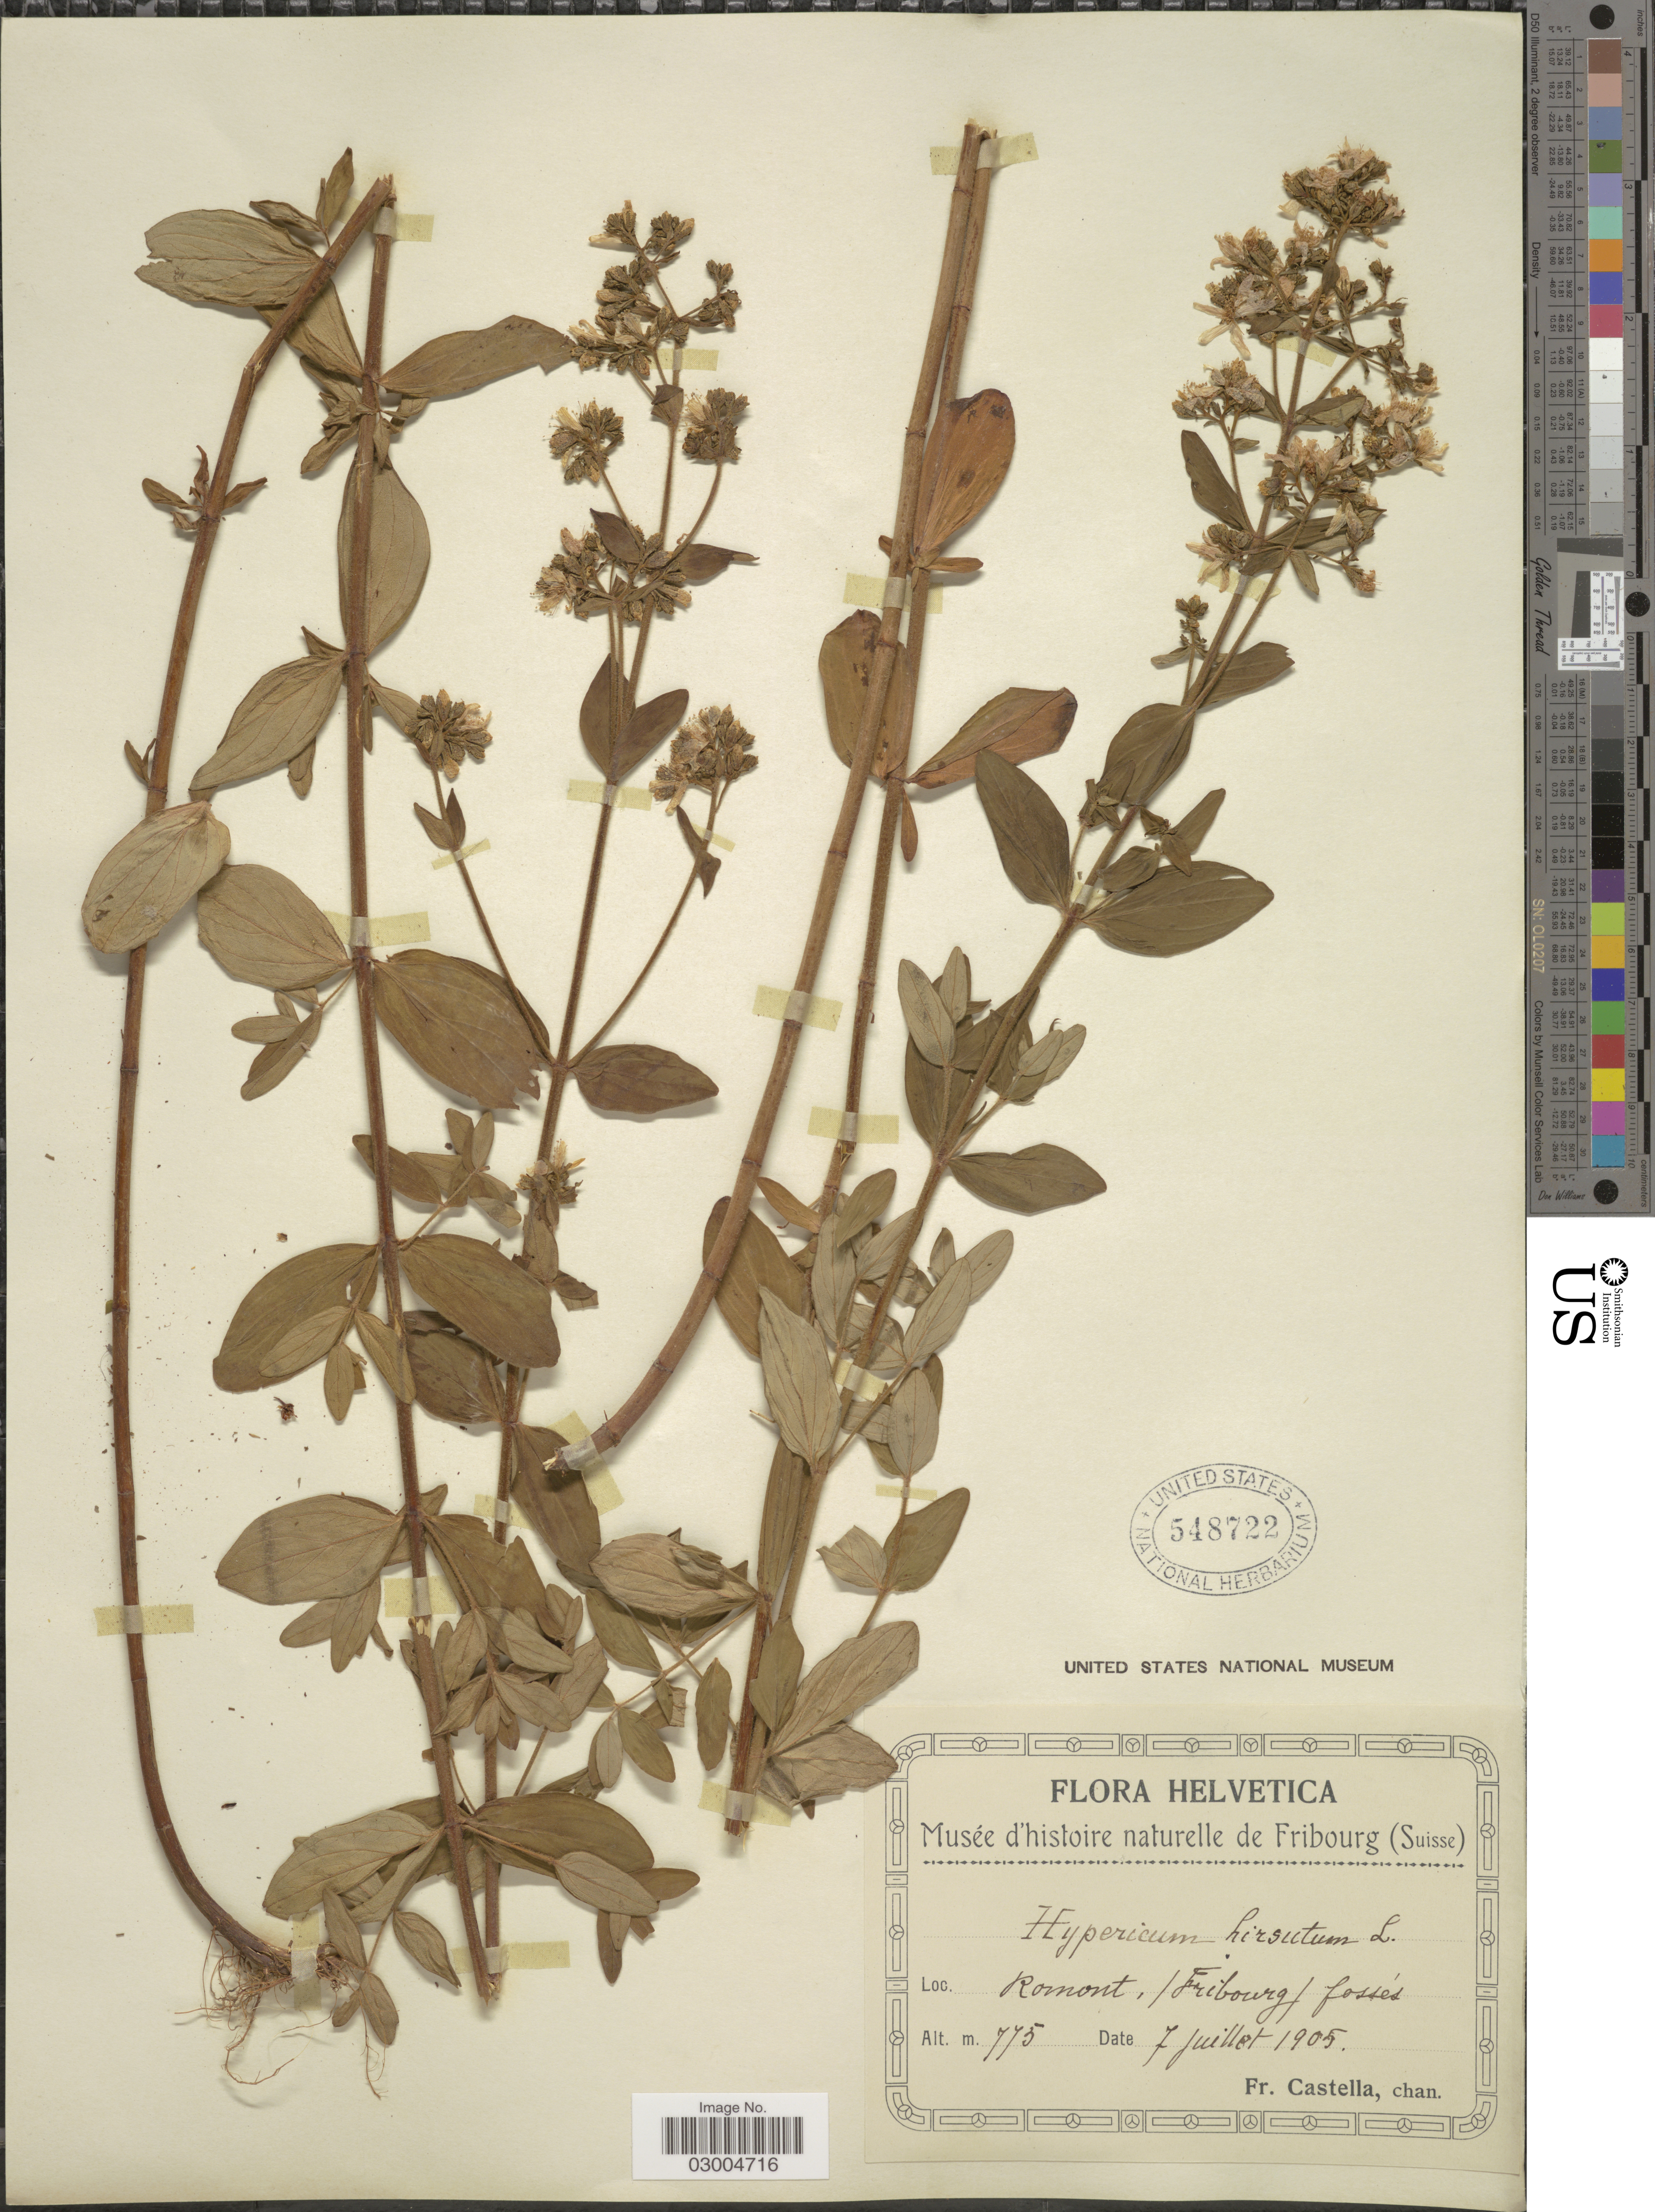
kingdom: Plantae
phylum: Tracheophyta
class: Magnoliopsida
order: Malpighiales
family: Hypericaceae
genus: Hypericum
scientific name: Hypericum hirsutum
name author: L.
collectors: Fr. Castella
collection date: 1905-07-07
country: Switzerland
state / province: Fribourg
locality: Helvetica. Romont.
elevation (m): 775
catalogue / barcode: US 548722